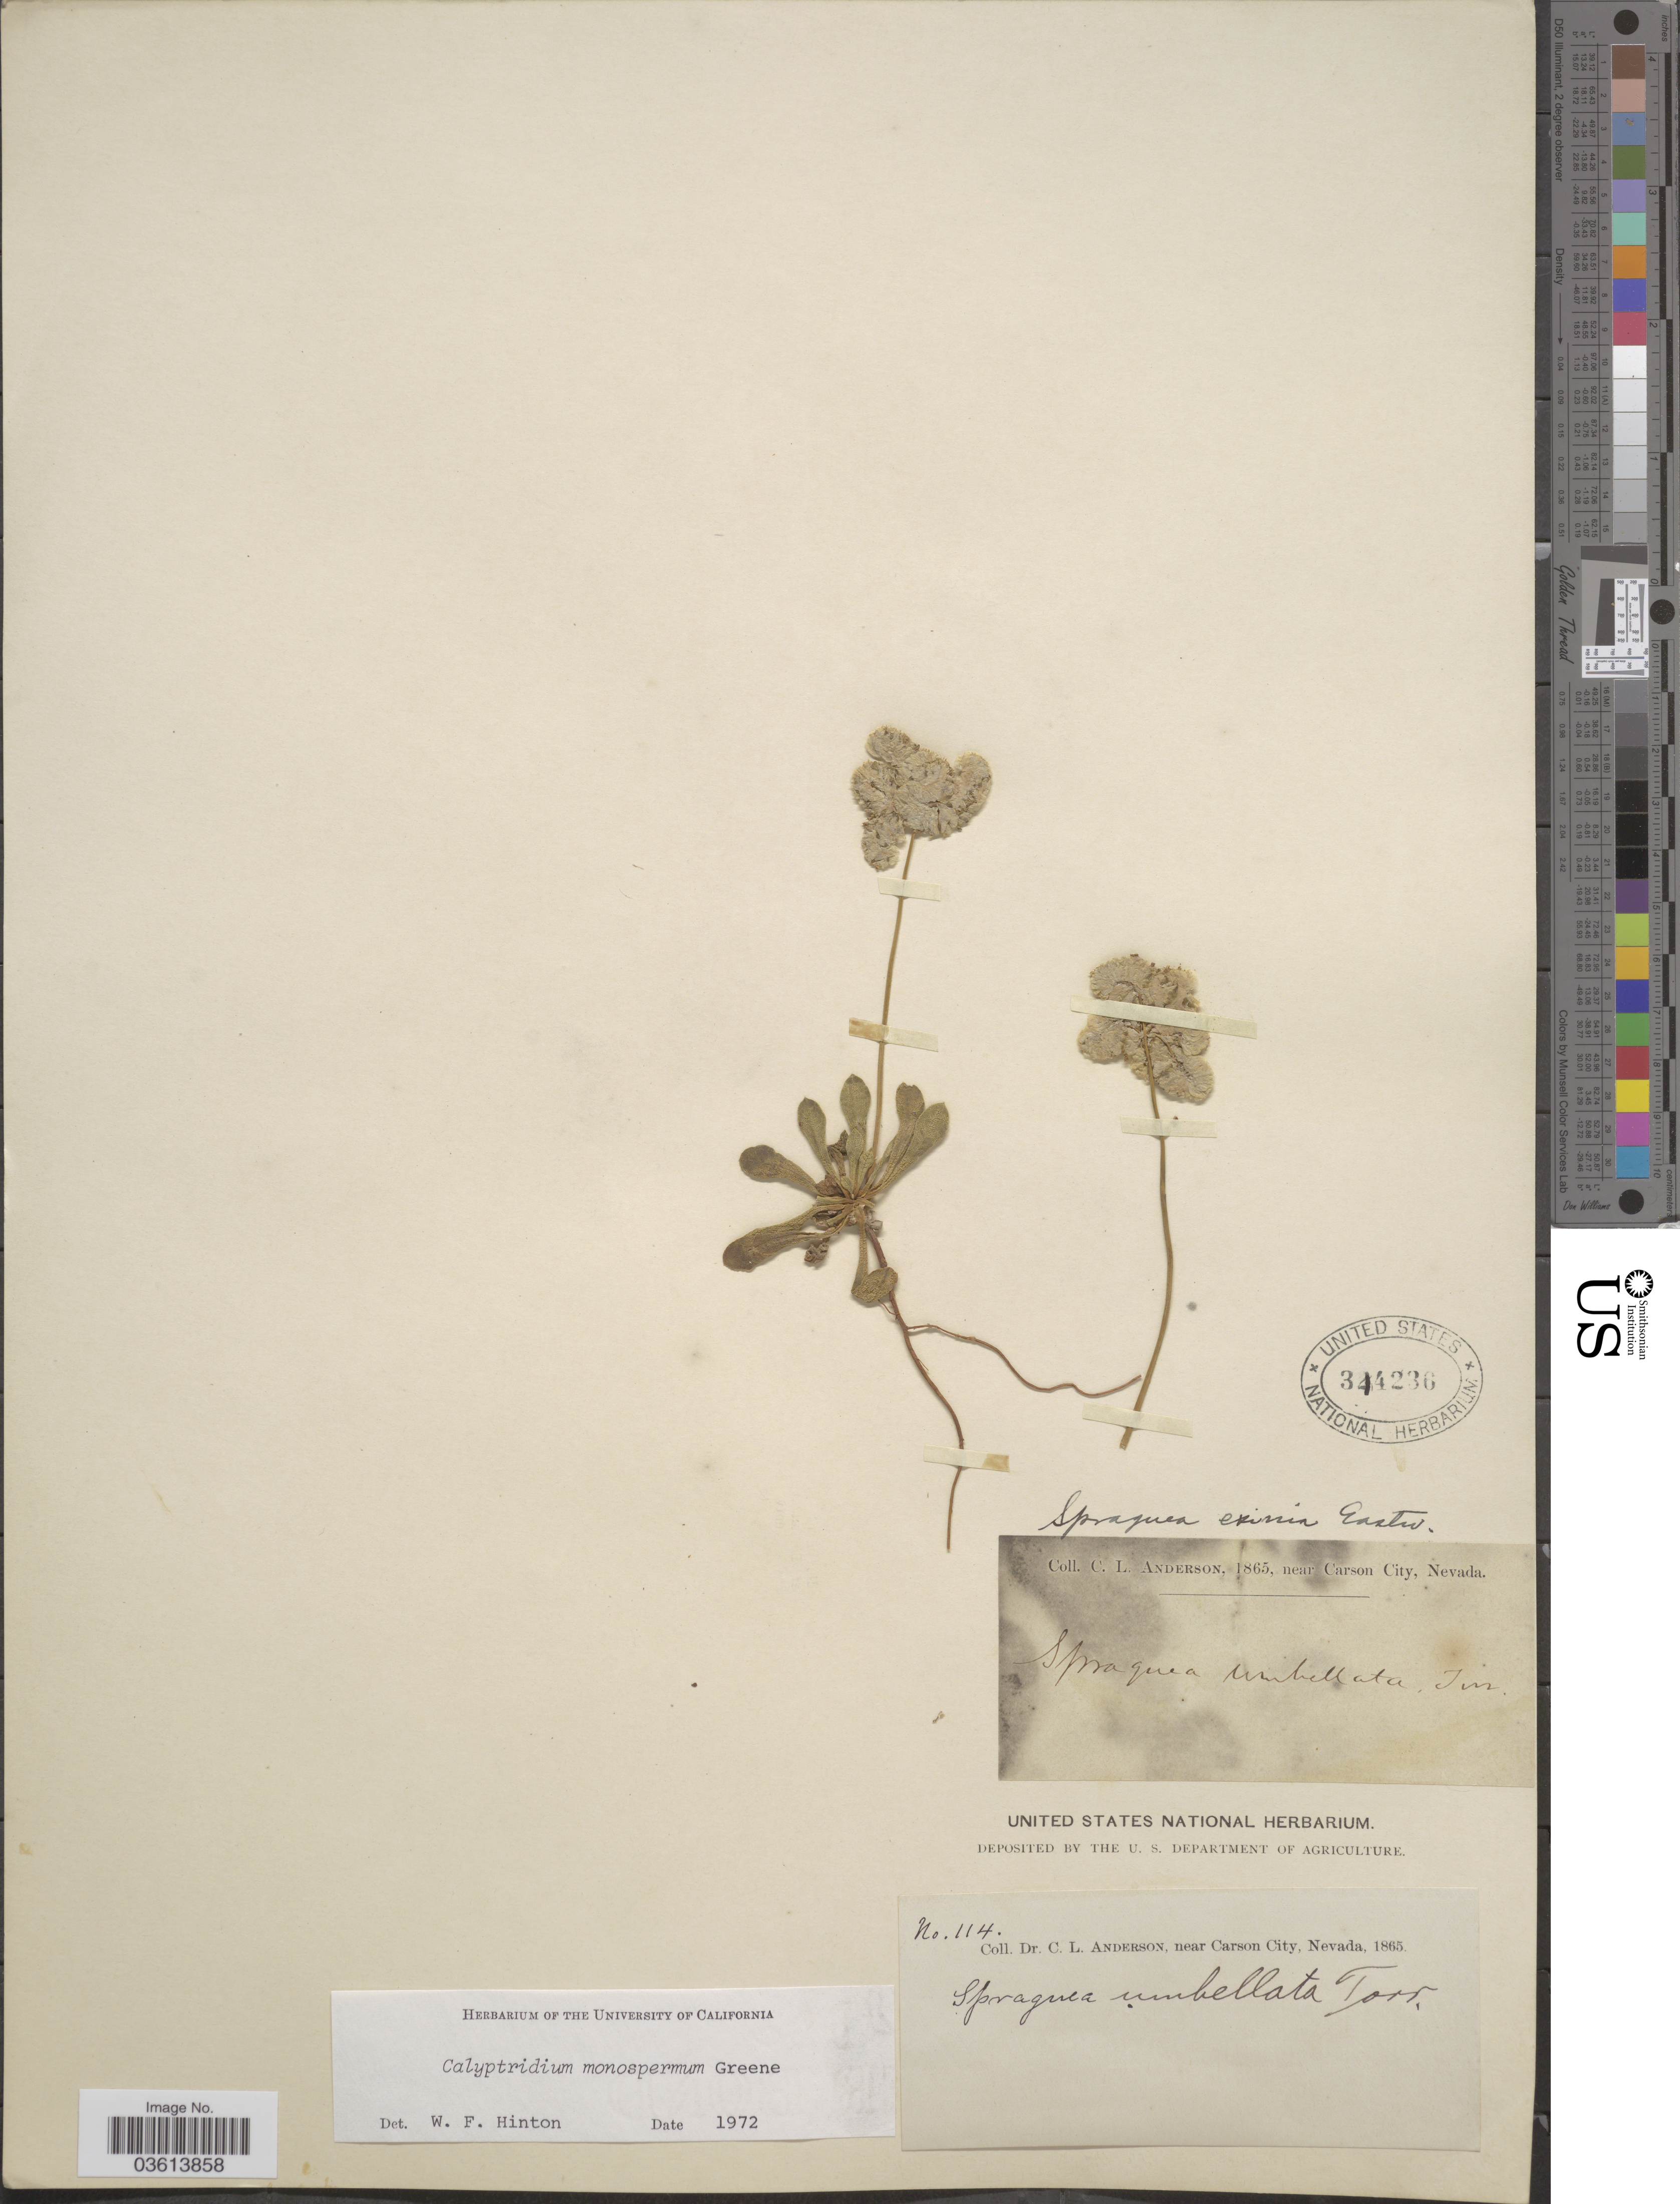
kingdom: Plantae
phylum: Tracheophyta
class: Magnoliopsida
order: Caryophyllales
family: Montiaceae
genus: Calyptridium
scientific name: Calyptridium monospermum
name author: Greene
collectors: C. L. Anderson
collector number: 114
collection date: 1865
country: United States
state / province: Nevada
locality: Near Carson City.